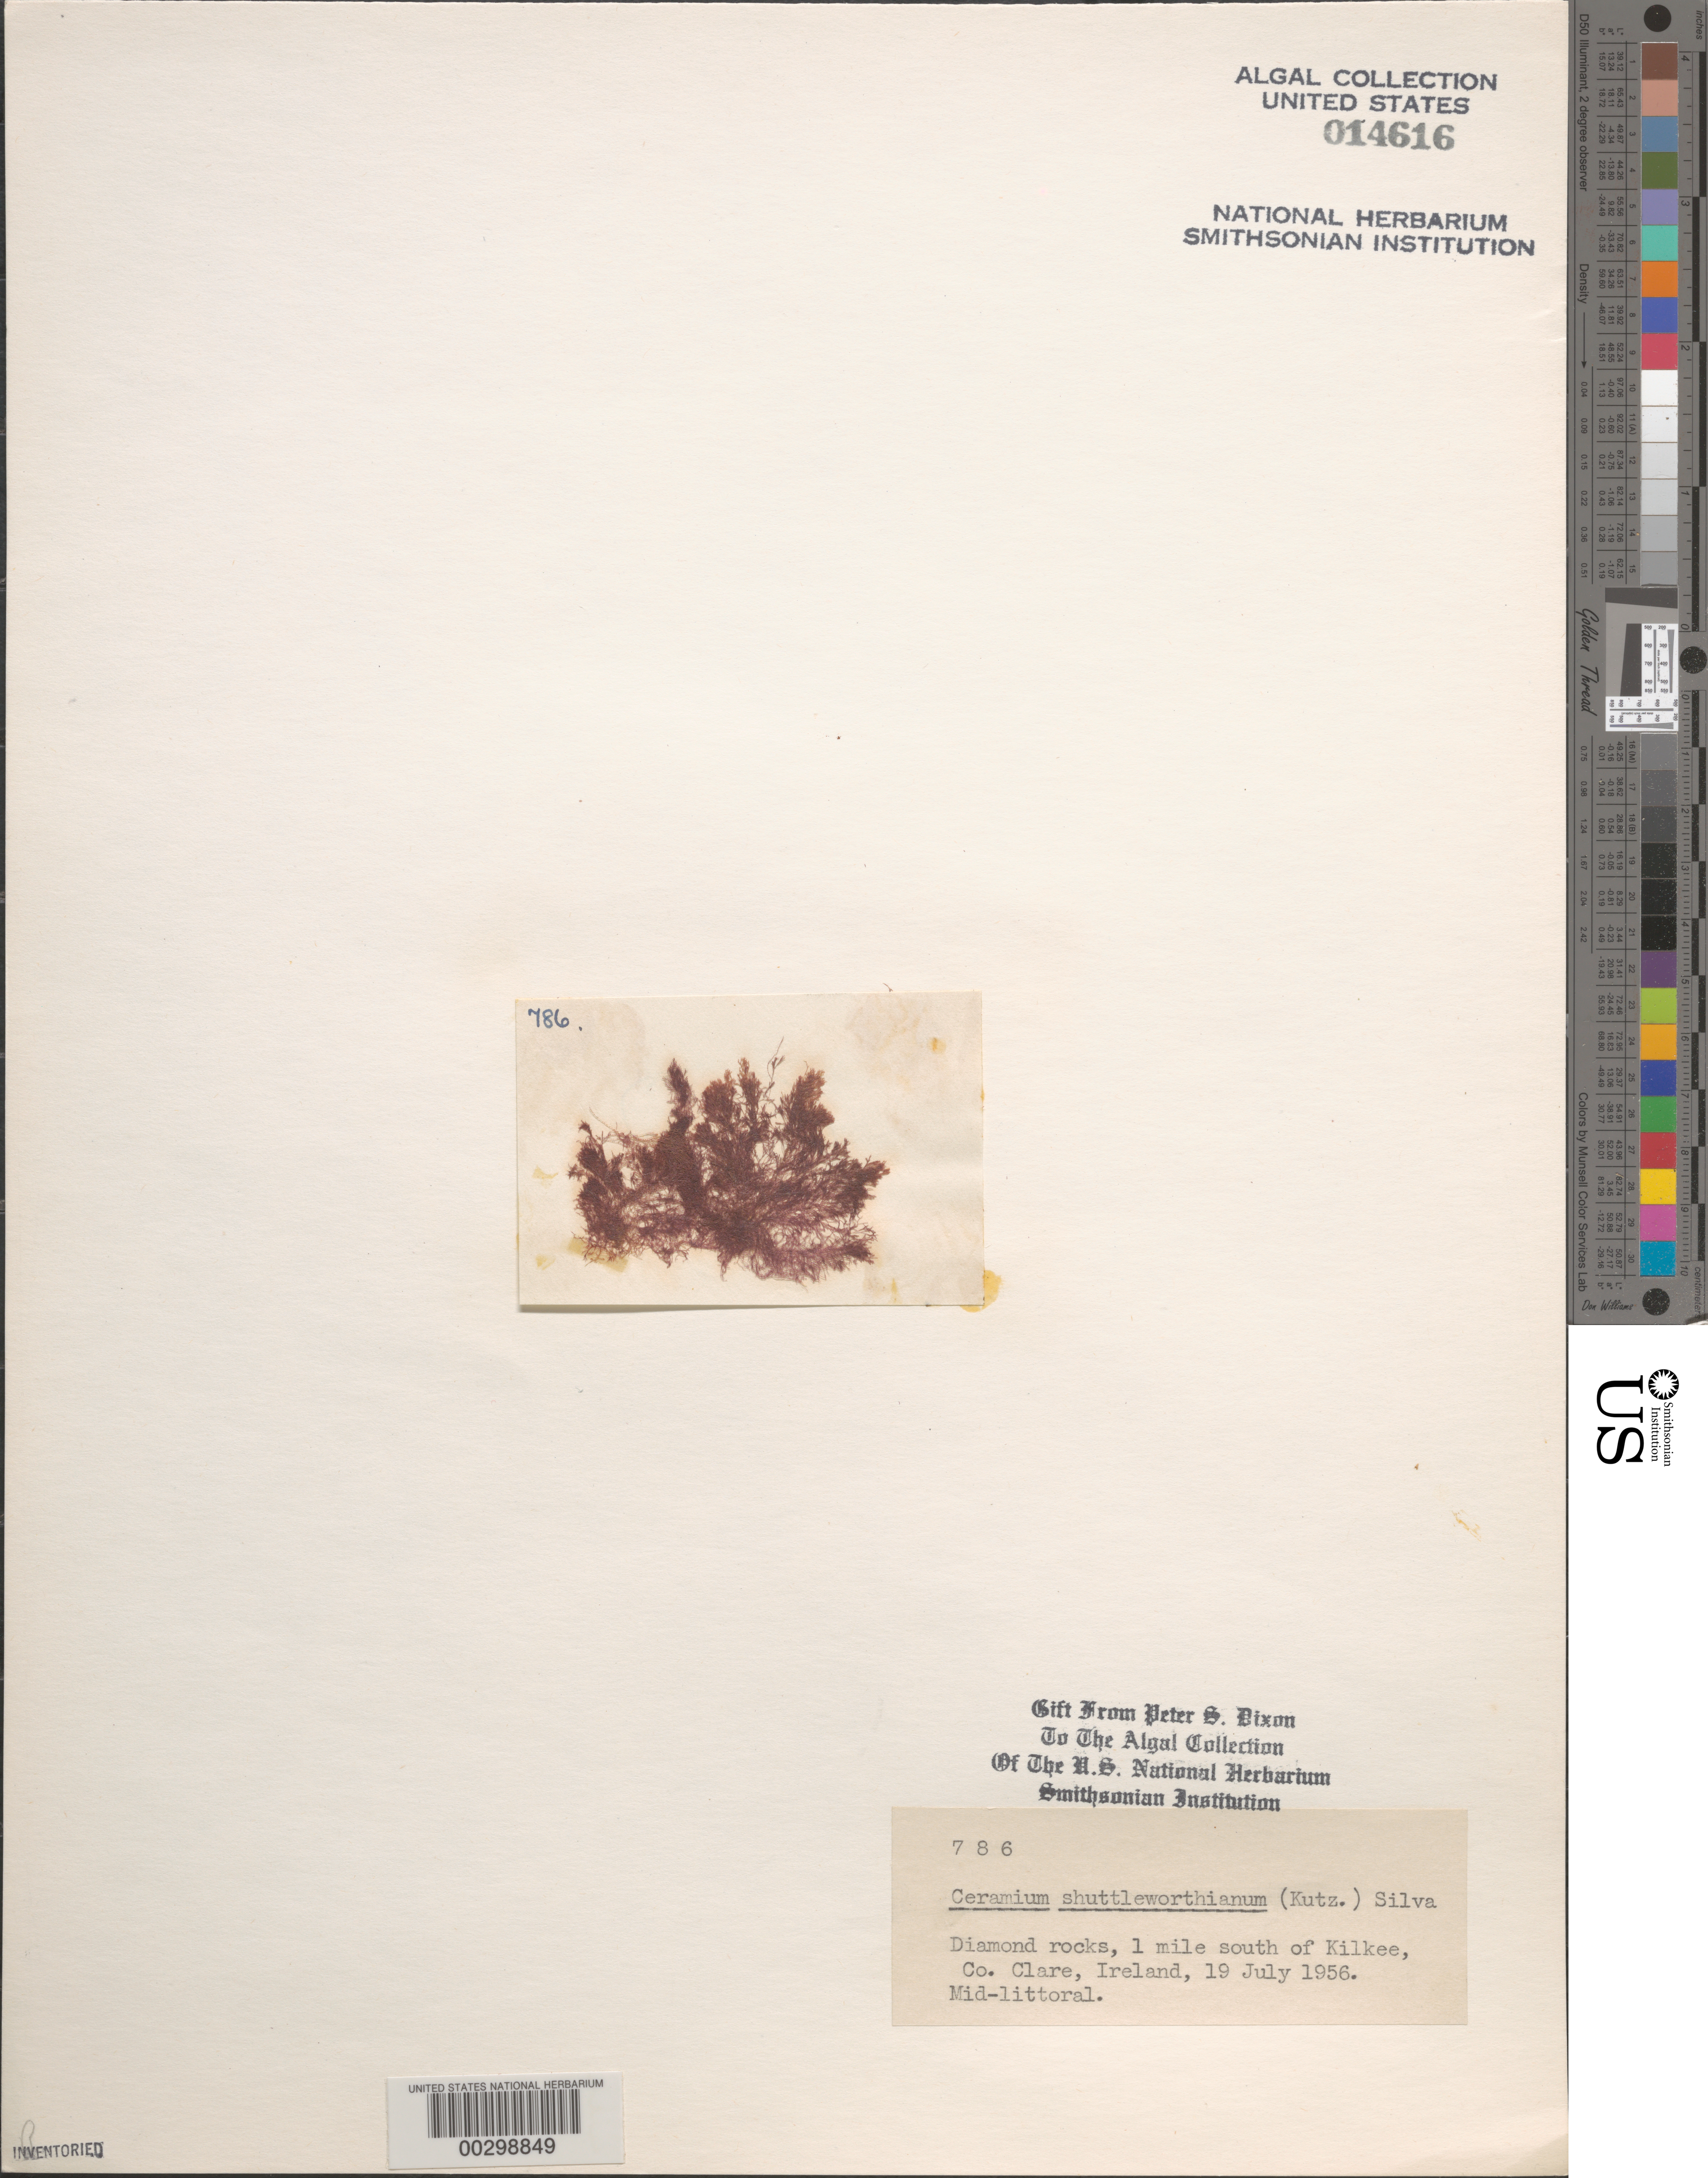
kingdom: Plantae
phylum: Rhodophyta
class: Florideophyceae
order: Ceramiales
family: Ceramiaceae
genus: Ceramium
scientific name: Ceramium shuttleworthianum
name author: (Kütz.) Rabenh.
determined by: Dixon, P. S.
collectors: P. S. Dixon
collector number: PSD 786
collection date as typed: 19 Jul 1956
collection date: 1956-07-19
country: Ireland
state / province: Munster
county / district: Clare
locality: Diamond Rocks, 1 mile south of Kilkee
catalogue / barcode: US 14616